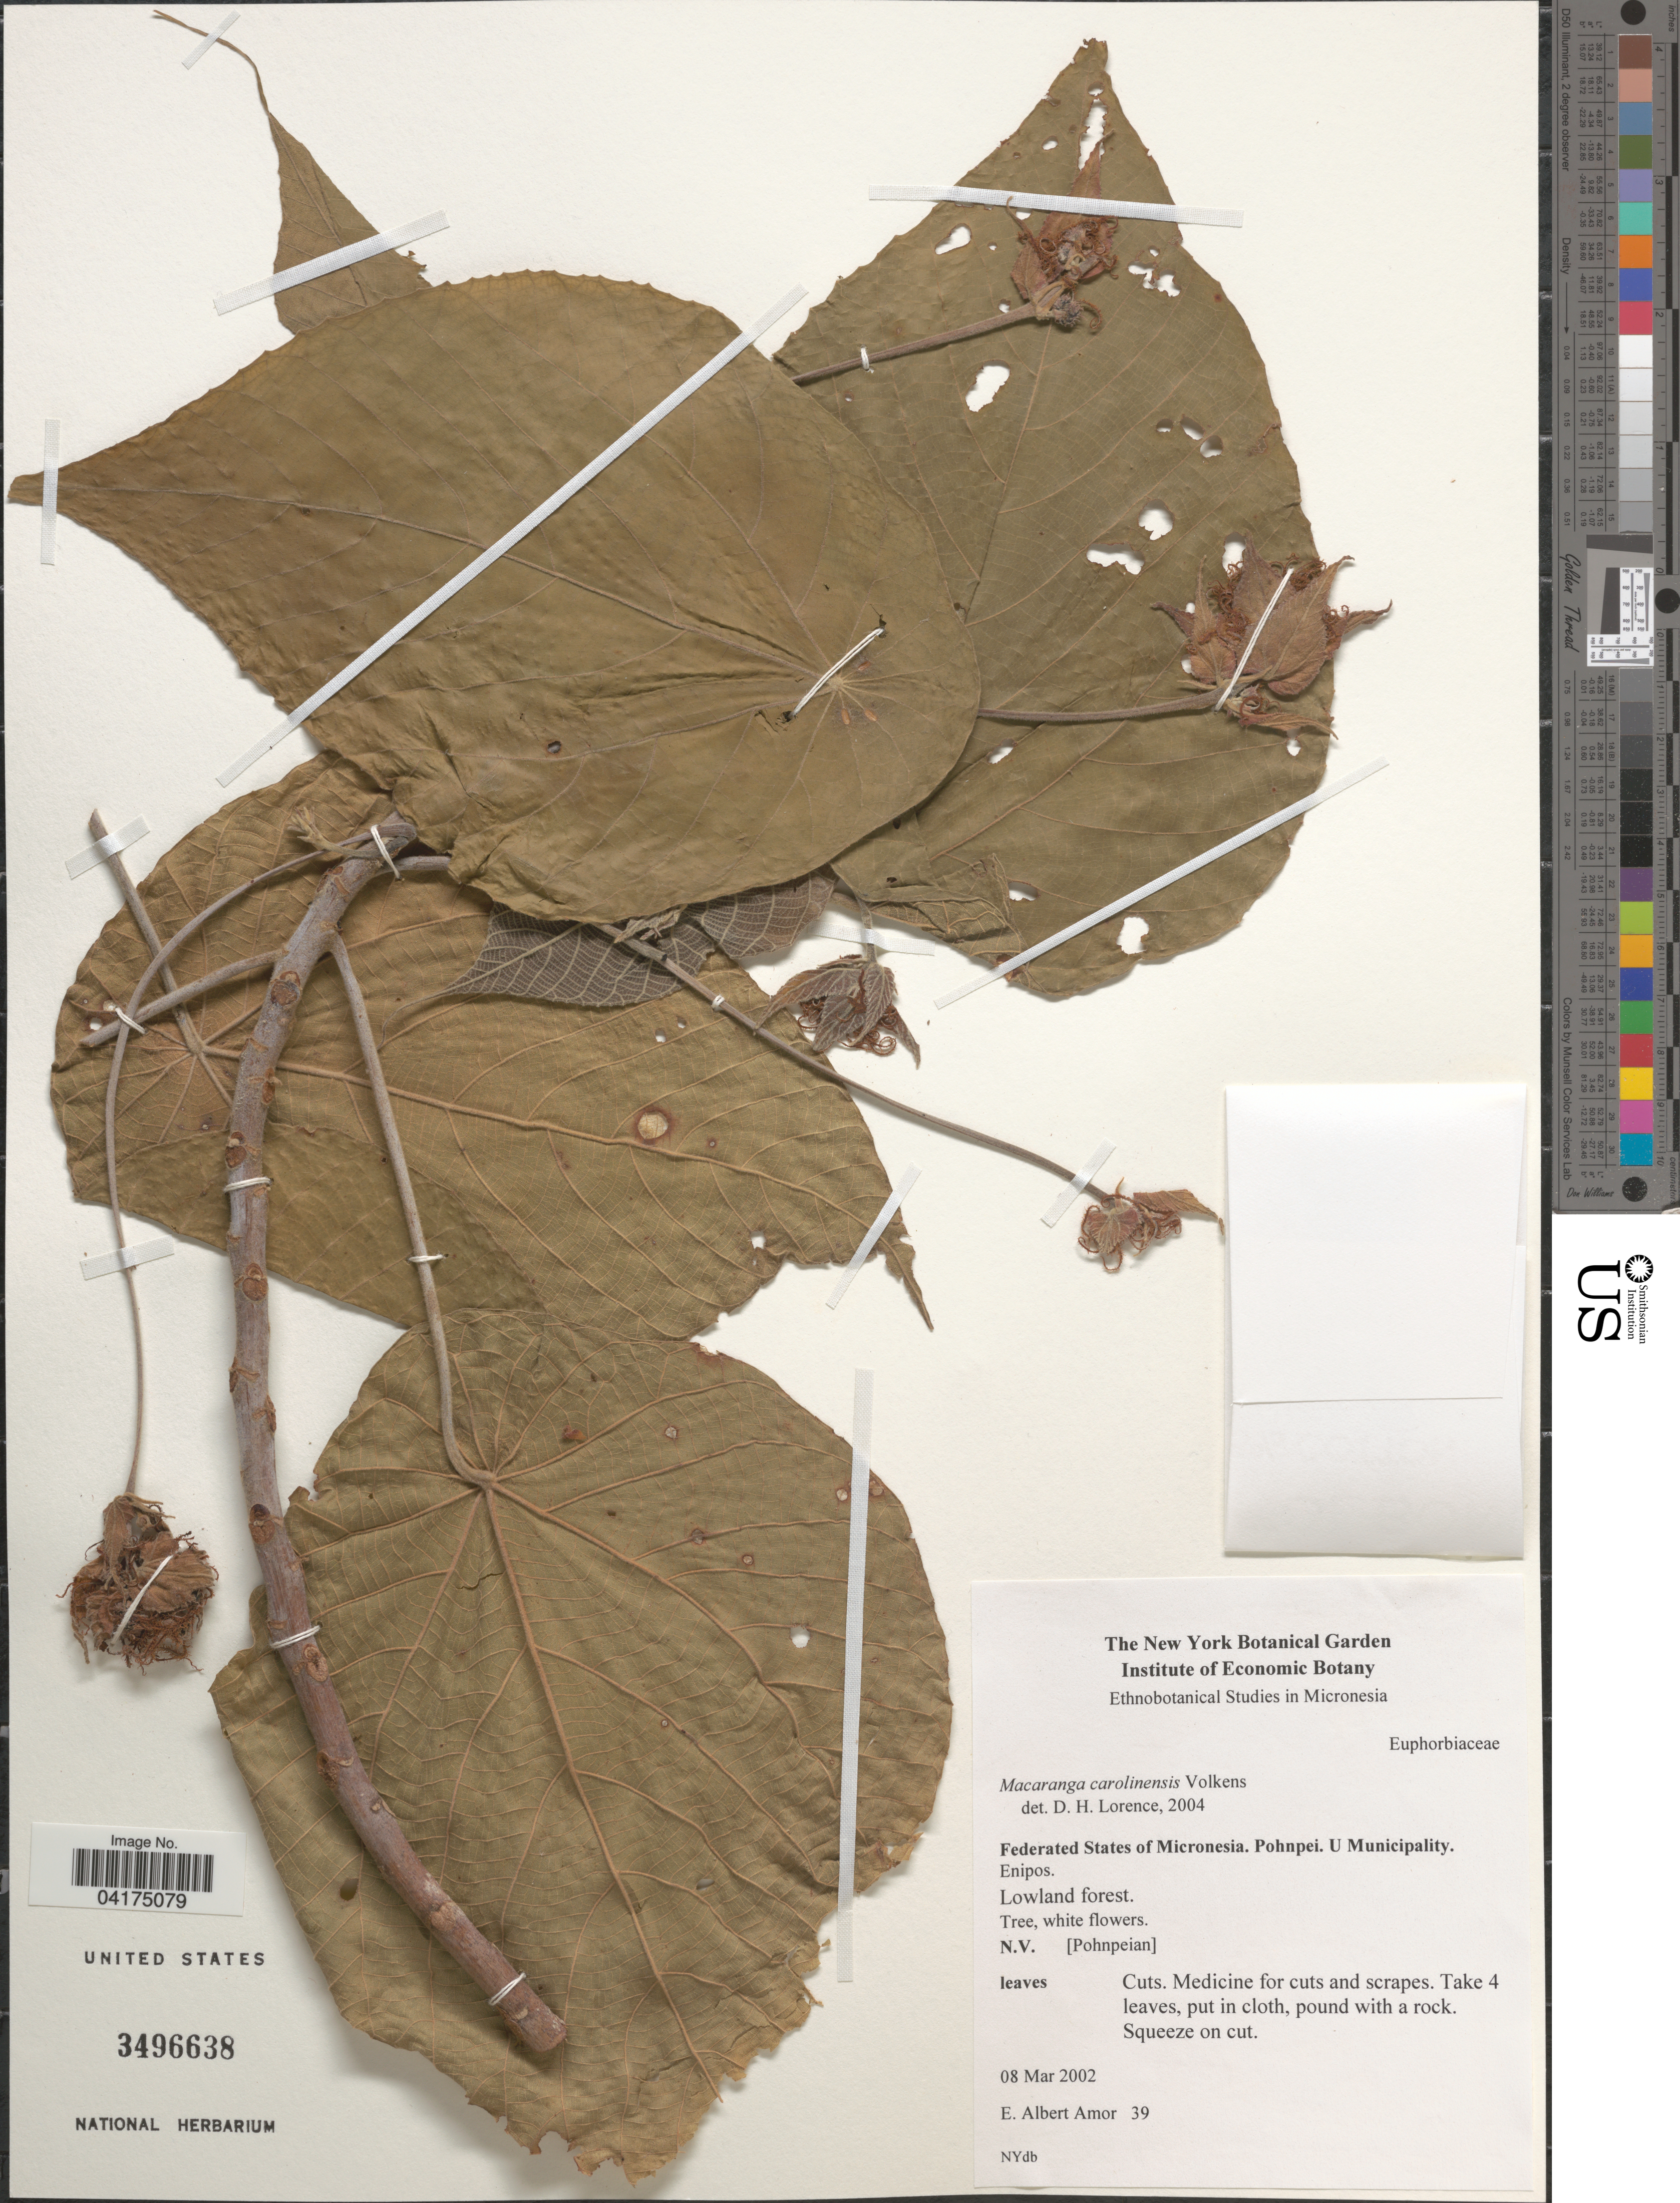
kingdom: Plantae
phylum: Tracheophyta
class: Magnoliopsida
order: Malpighiales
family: Euphorbiaceae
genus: Macaranga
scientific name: Macaranga carolinensis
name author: Volkens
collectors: E. A. Amor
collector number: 39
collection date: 2002-03-08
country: Micronesia, Federated States of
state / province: Pohnpei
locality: U Municipality. Enipos.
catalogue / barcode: US 3496638